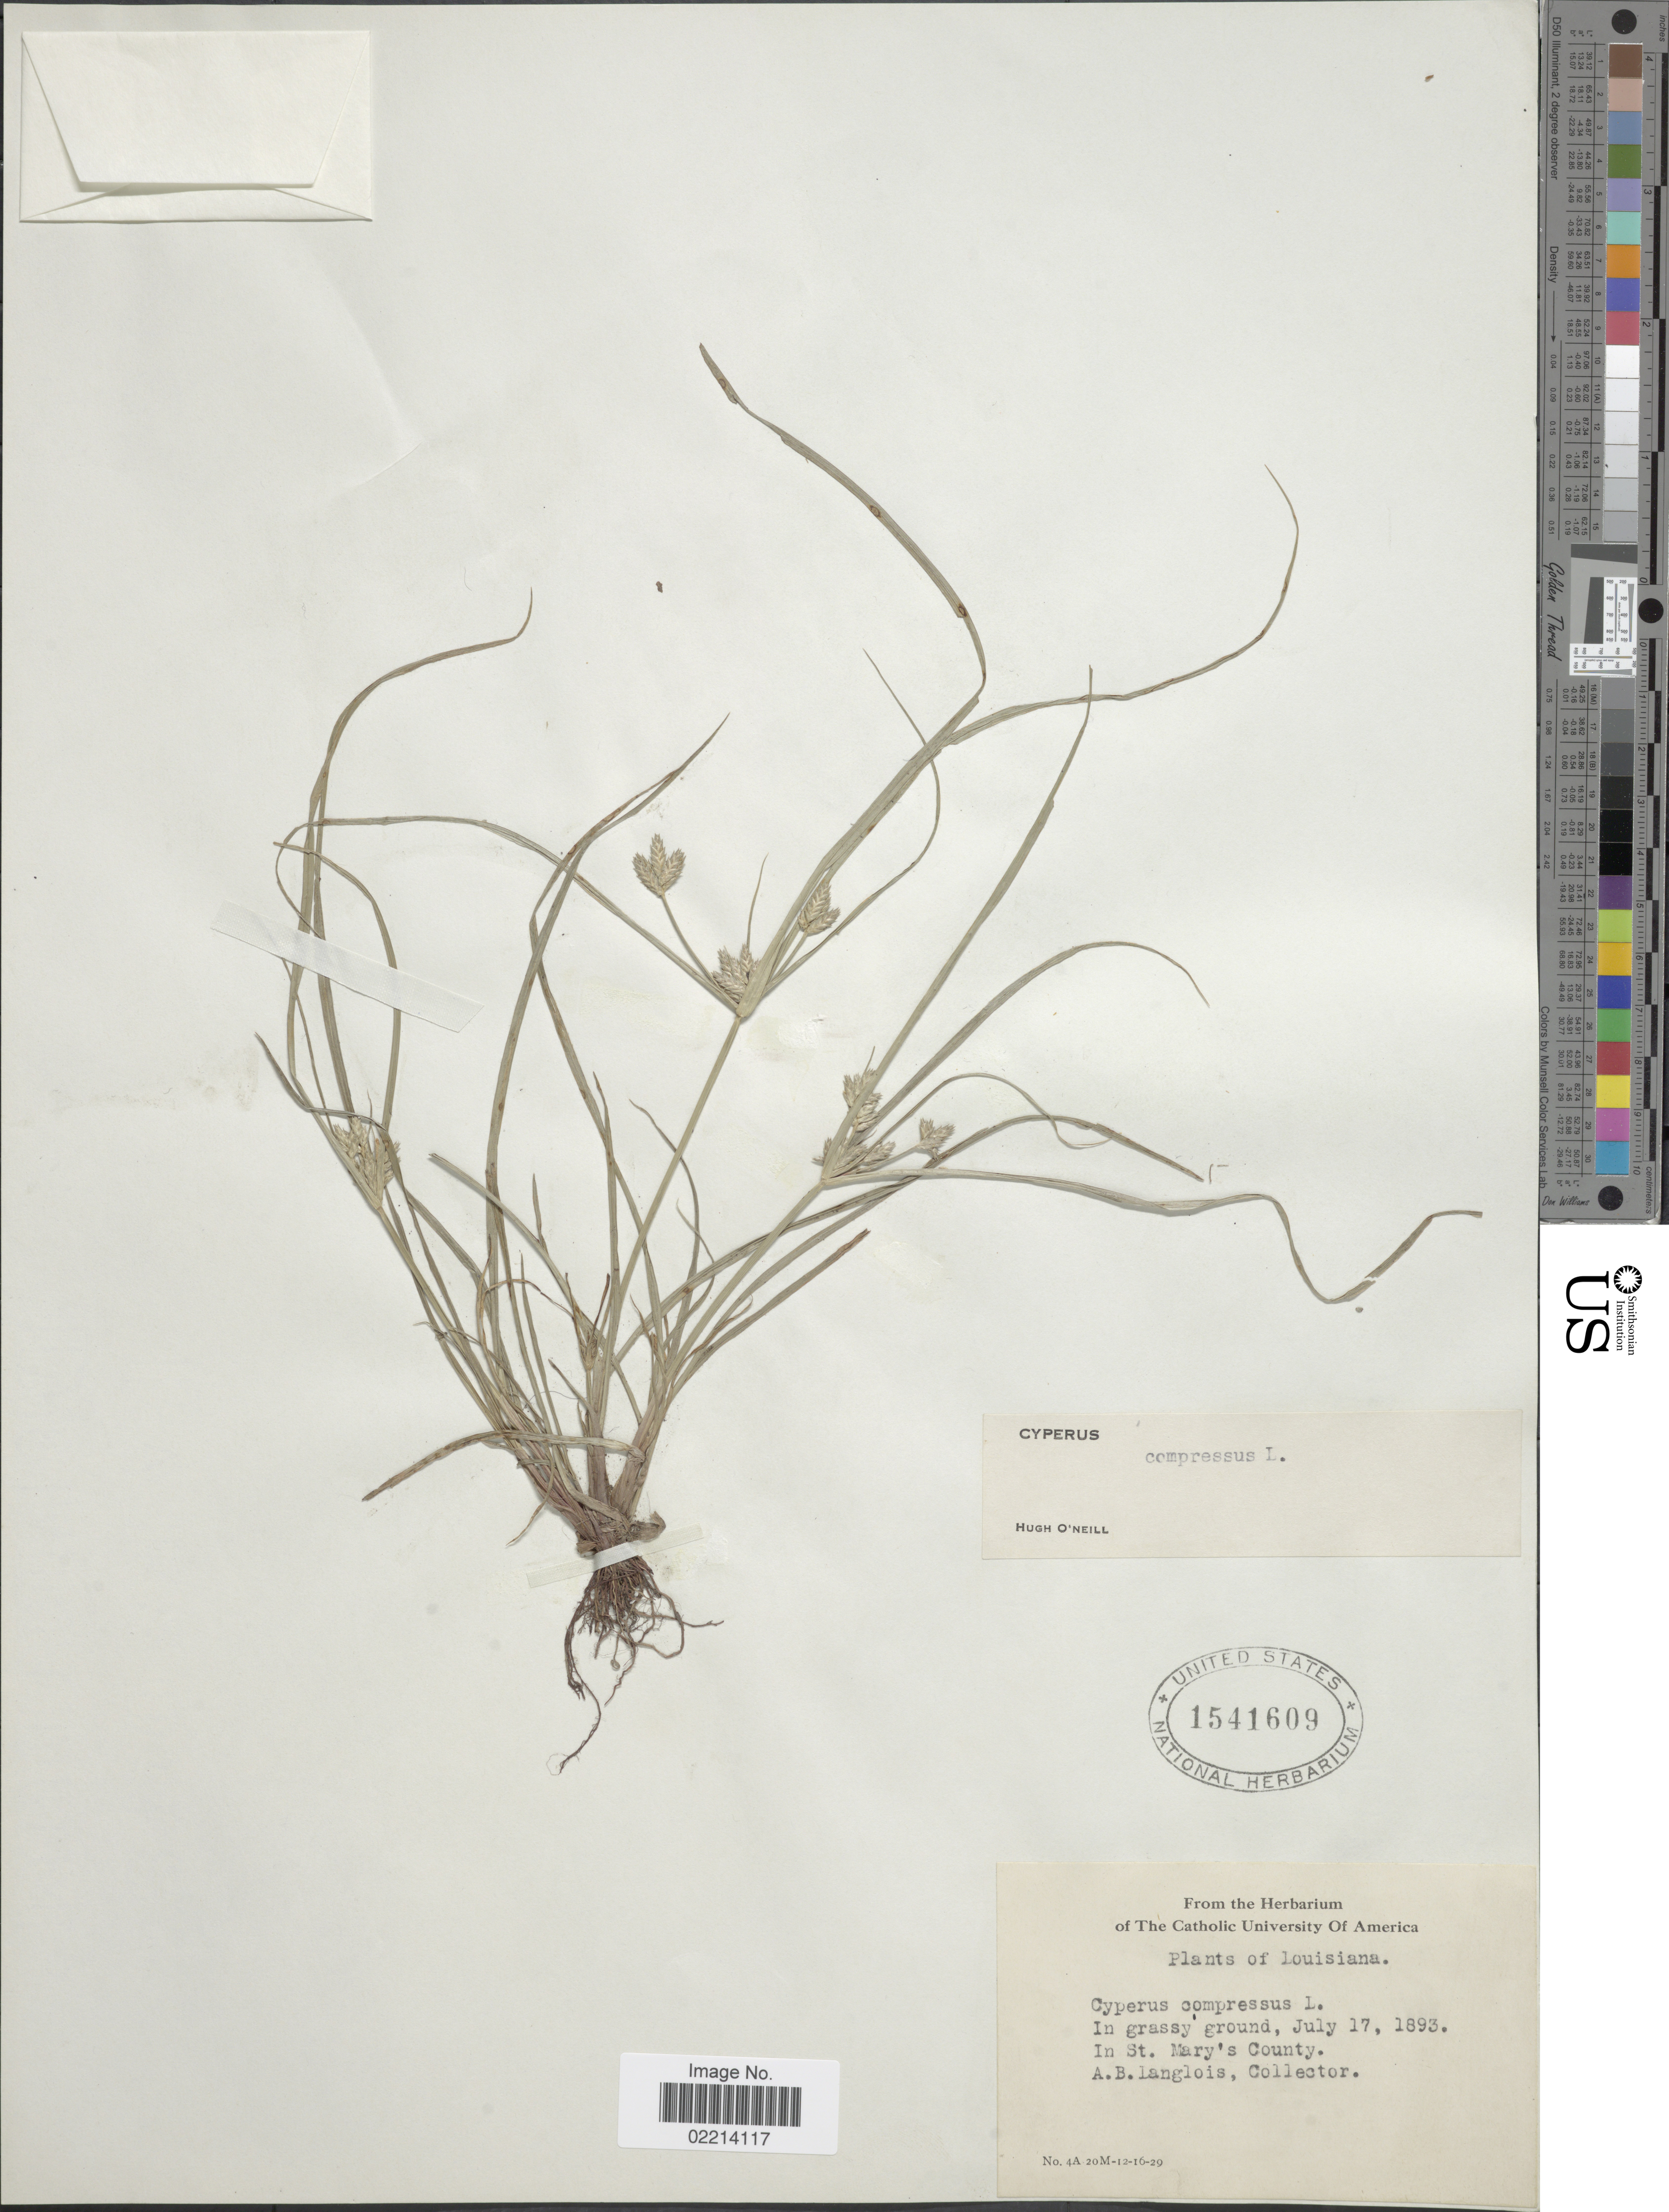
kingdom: Plantae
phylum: Tracheophyta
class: Liliopsida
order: Poales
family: Cyperaceae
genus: Cyperus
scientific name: Cyperus compressus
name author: L.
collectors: A. Langlois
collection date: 1893-07-17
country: United States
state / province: Louisiana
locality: In St. Mary's County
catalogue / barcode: US 1541609